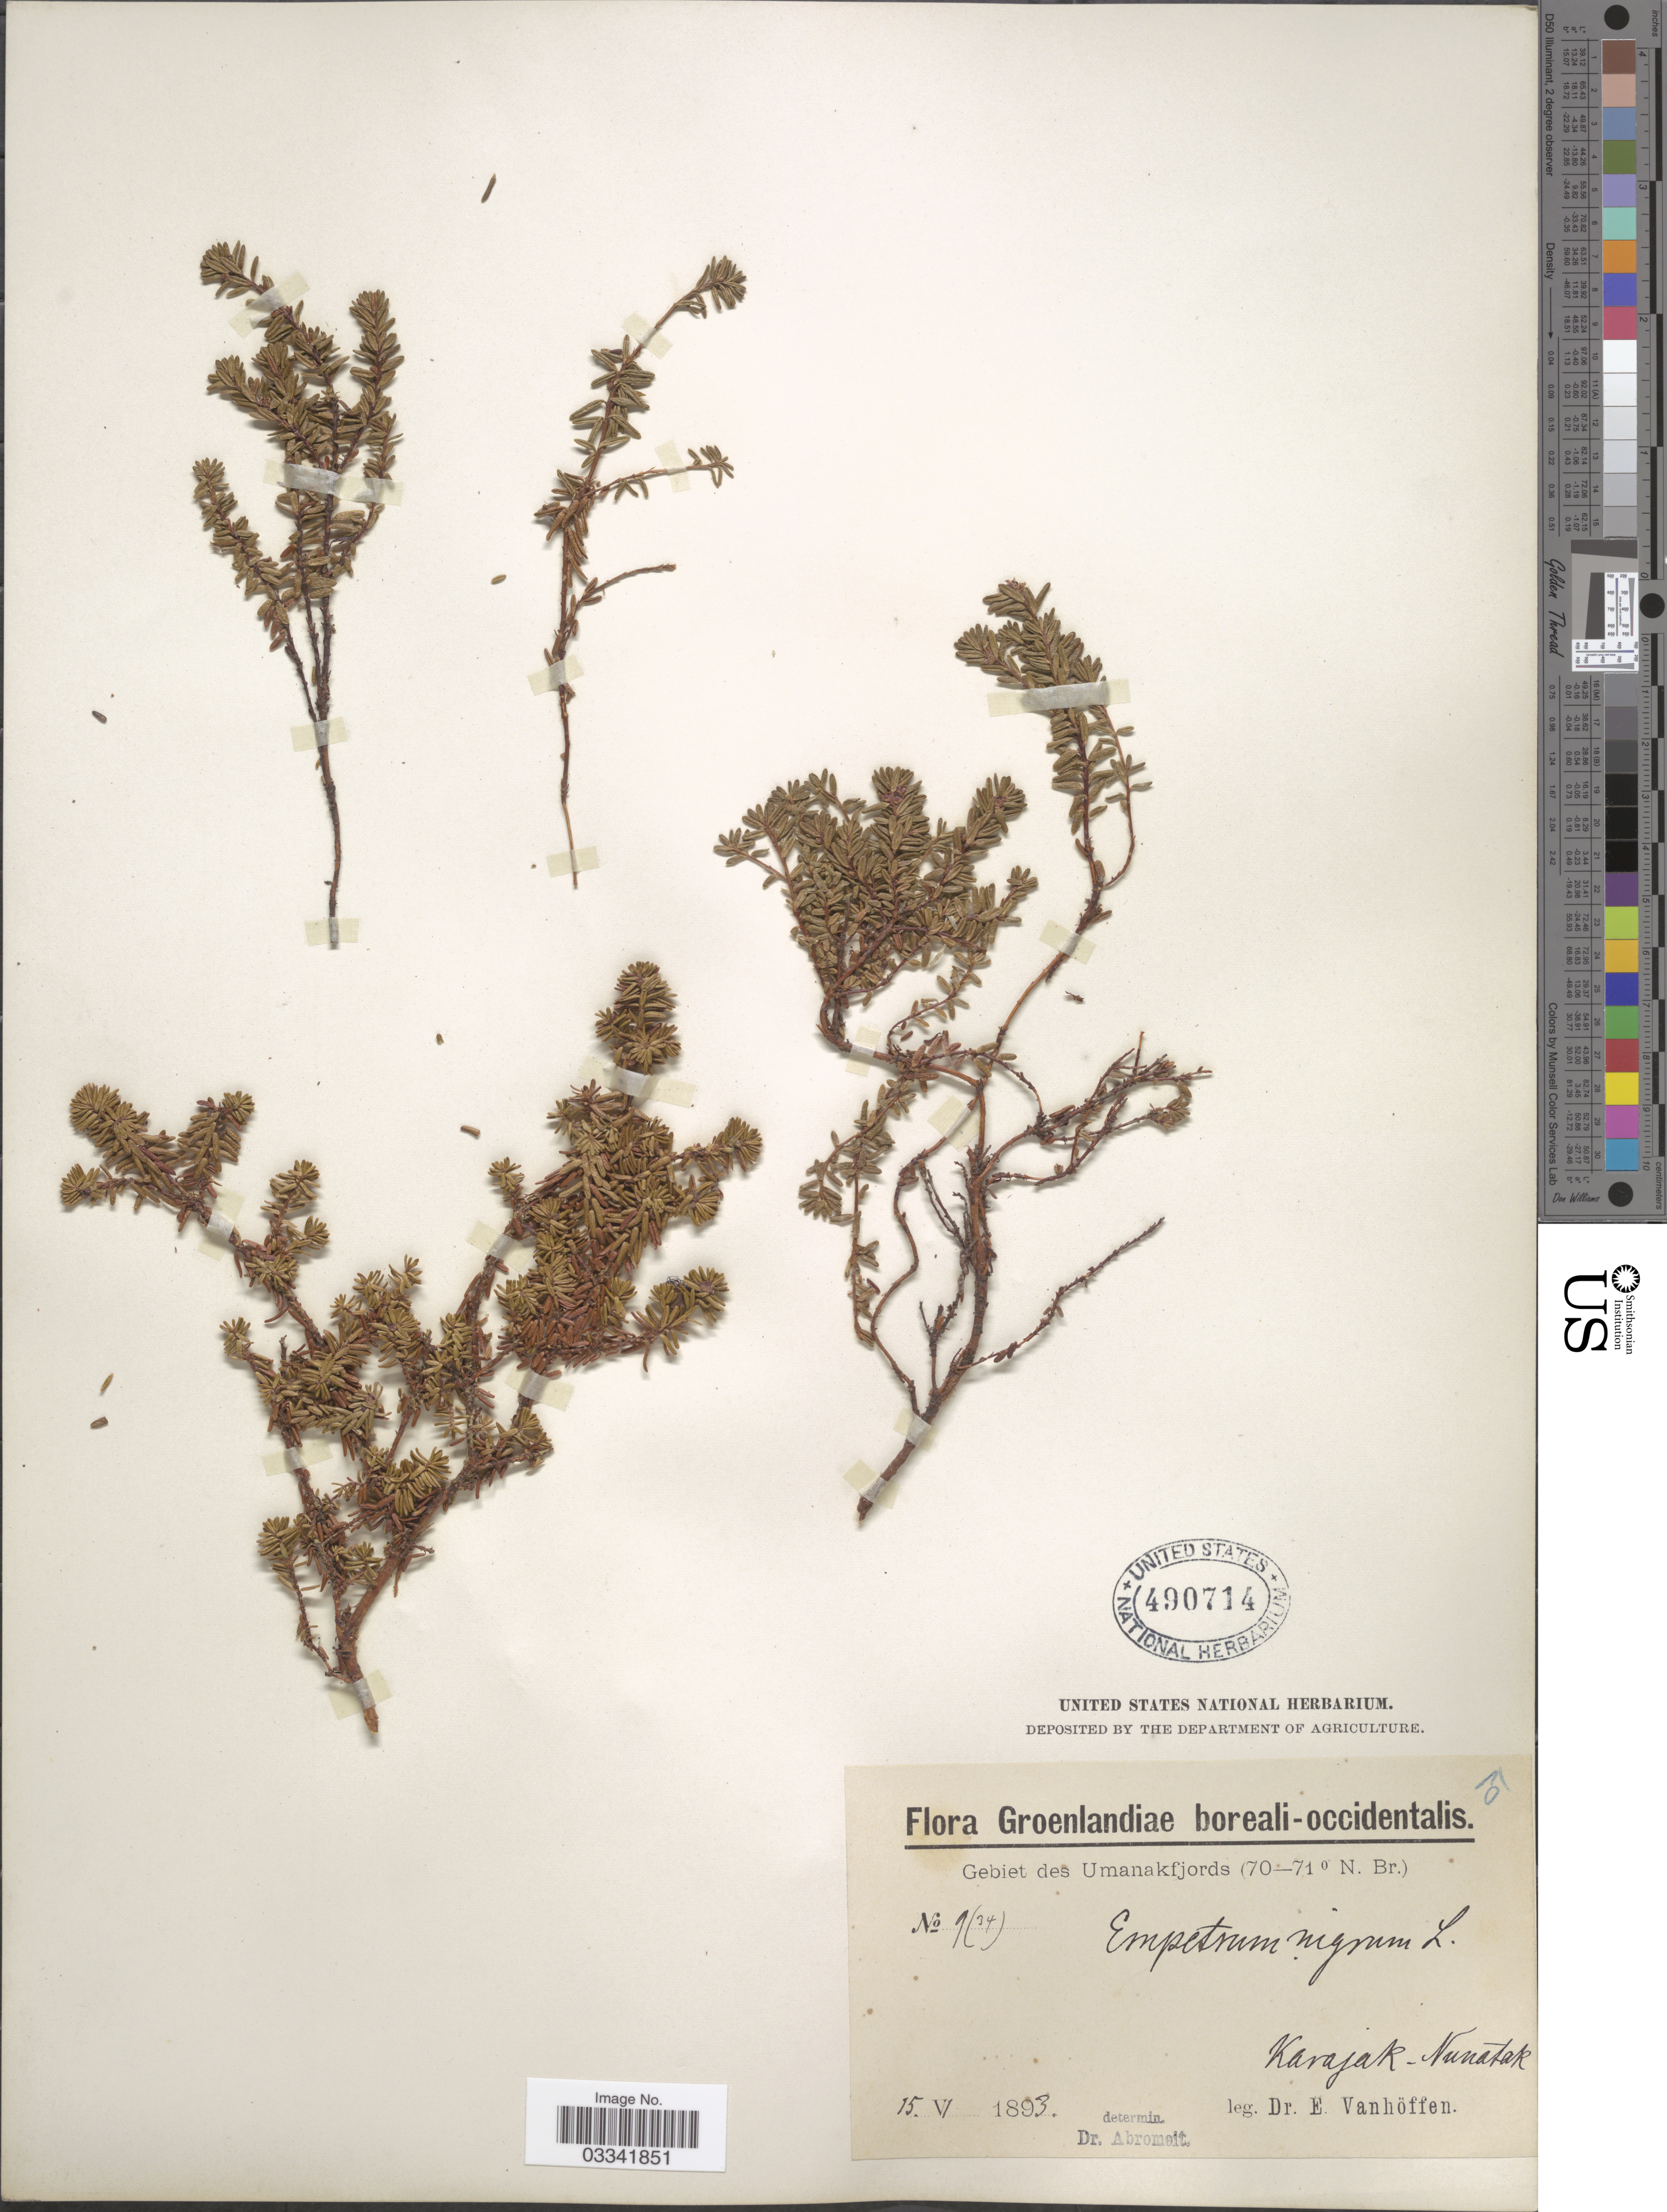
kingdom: Plantae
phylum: Tracheophyta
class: Magnoliopsida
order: Ericales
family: Ericaceae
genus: Empetrum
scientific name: Empetrum nigrum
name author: L.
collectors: E. Vanhoffen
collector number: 9(34)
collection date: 1893-06-15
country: Greenland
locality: Groenlandiae boreali-occidentalis, Gebiet des Umanakfjords, Karajak-Nunatak.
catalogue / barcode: US 490714